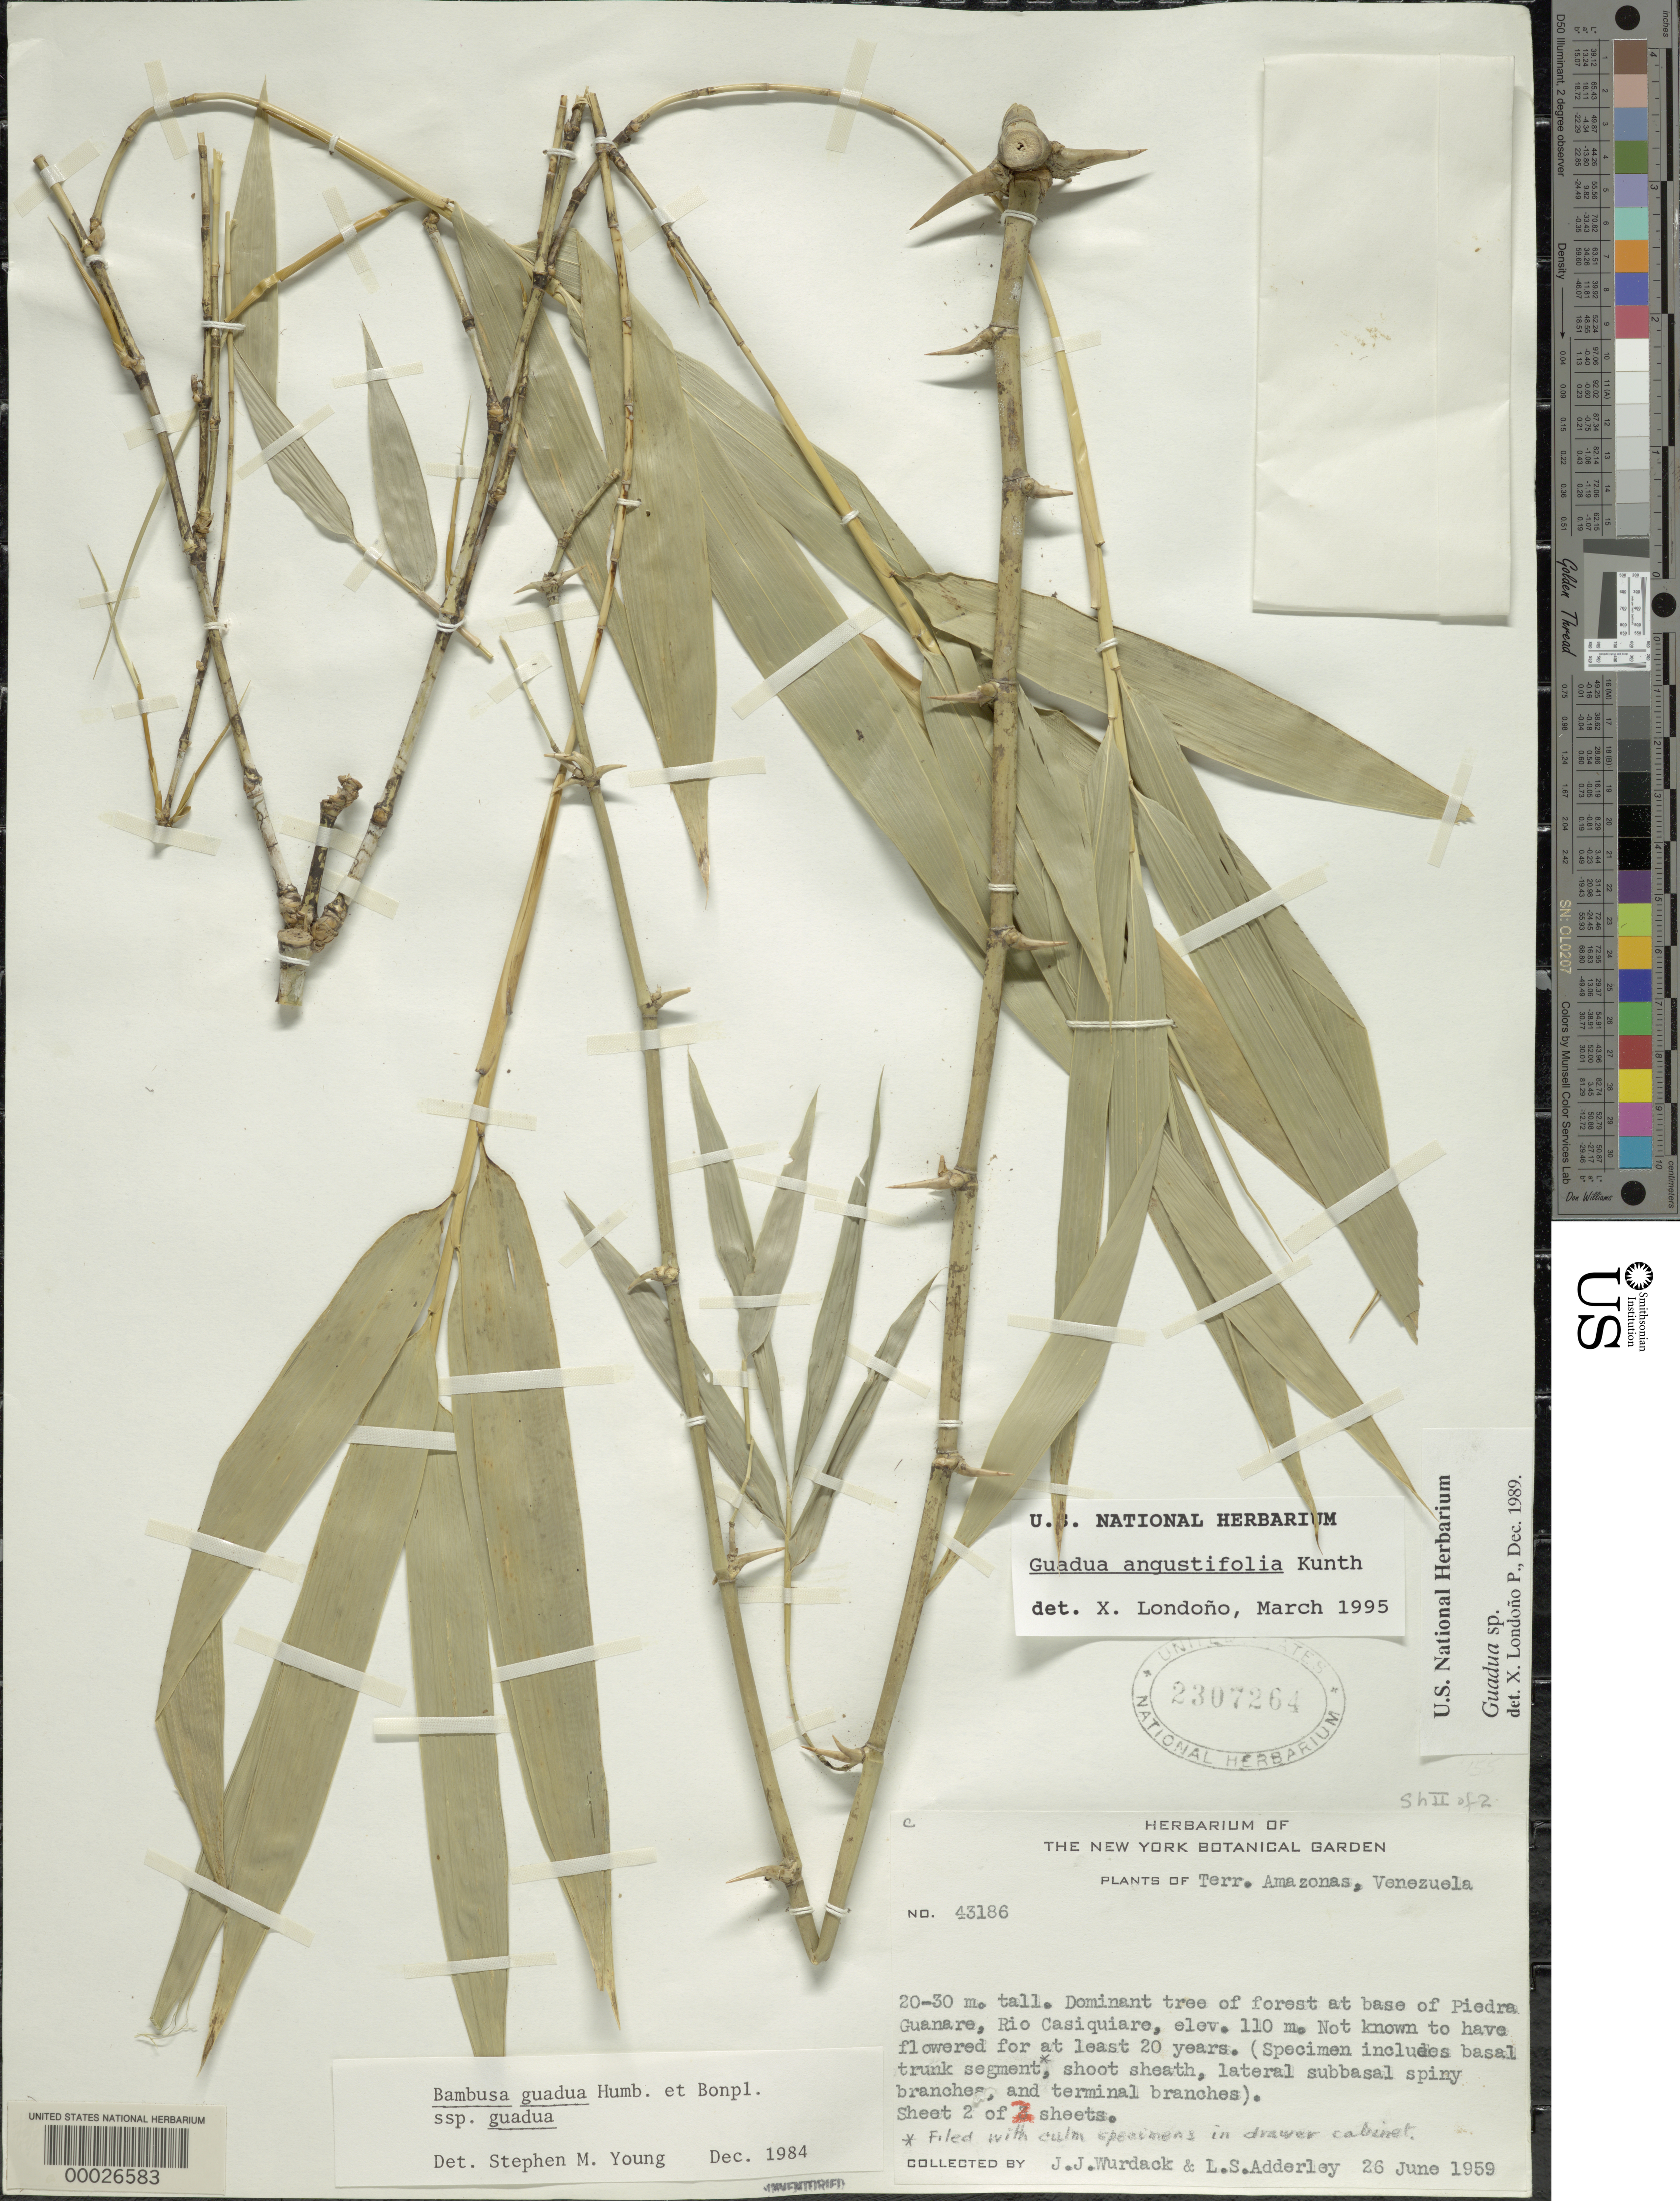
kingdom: Plantae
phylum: Tracheophyta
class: Liliopsida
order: Poales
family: Poaceae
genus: Guadua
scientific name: Guadua angustifolia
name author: Kunth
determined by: Londoño, X., (TULV), Jardin Botanico "Juan Maria Cespedes"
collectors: J. J. Wurdack & L. S. Adderley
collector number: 43186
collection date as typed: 26 Jun 1959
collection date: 1959-06-26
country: Venezuela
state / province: Amazonas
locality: Piedra guanare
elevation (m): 110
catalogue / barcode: US 2307264